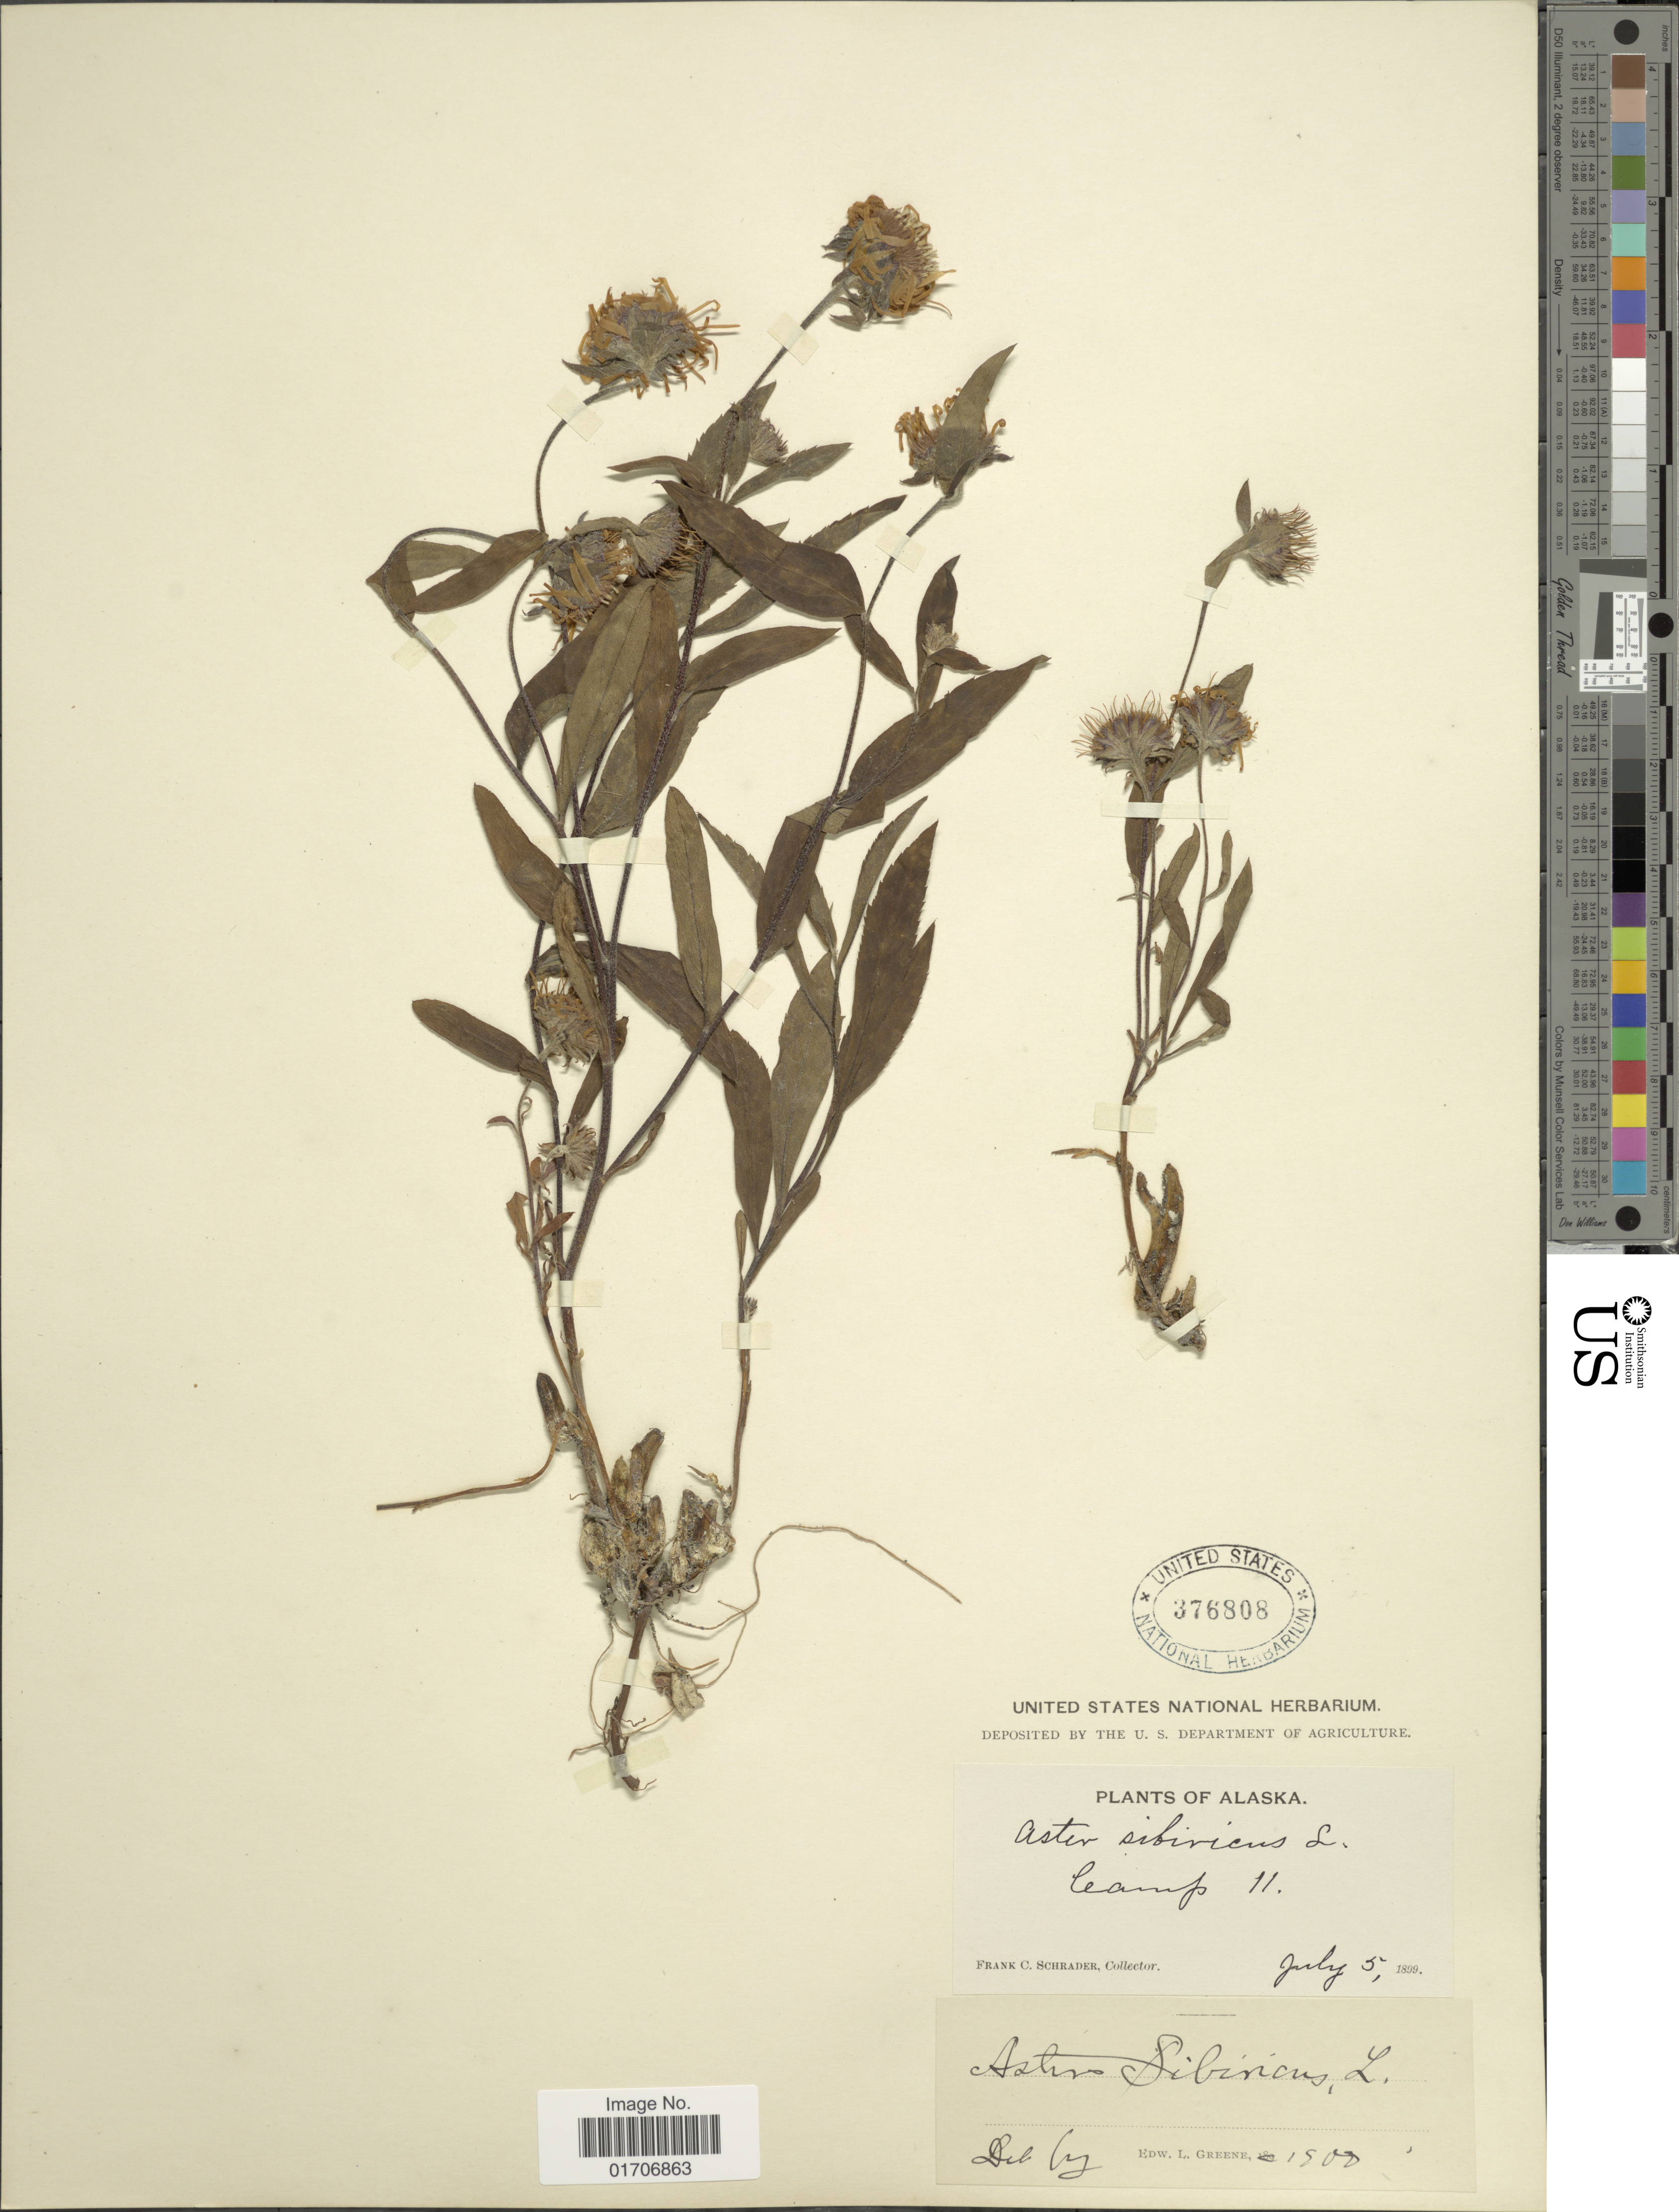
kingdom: Plantae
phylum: Tracheophyta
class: Magnoliopsida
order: Asterales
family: Asteraceae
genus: Eurybia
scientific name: Eurybia sibirica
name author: (L.) G.L. Nesom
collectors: F. C. Schrader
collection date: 1899-07-05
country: United States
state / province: Alaska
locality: Camp 11.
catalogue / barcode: US 376808